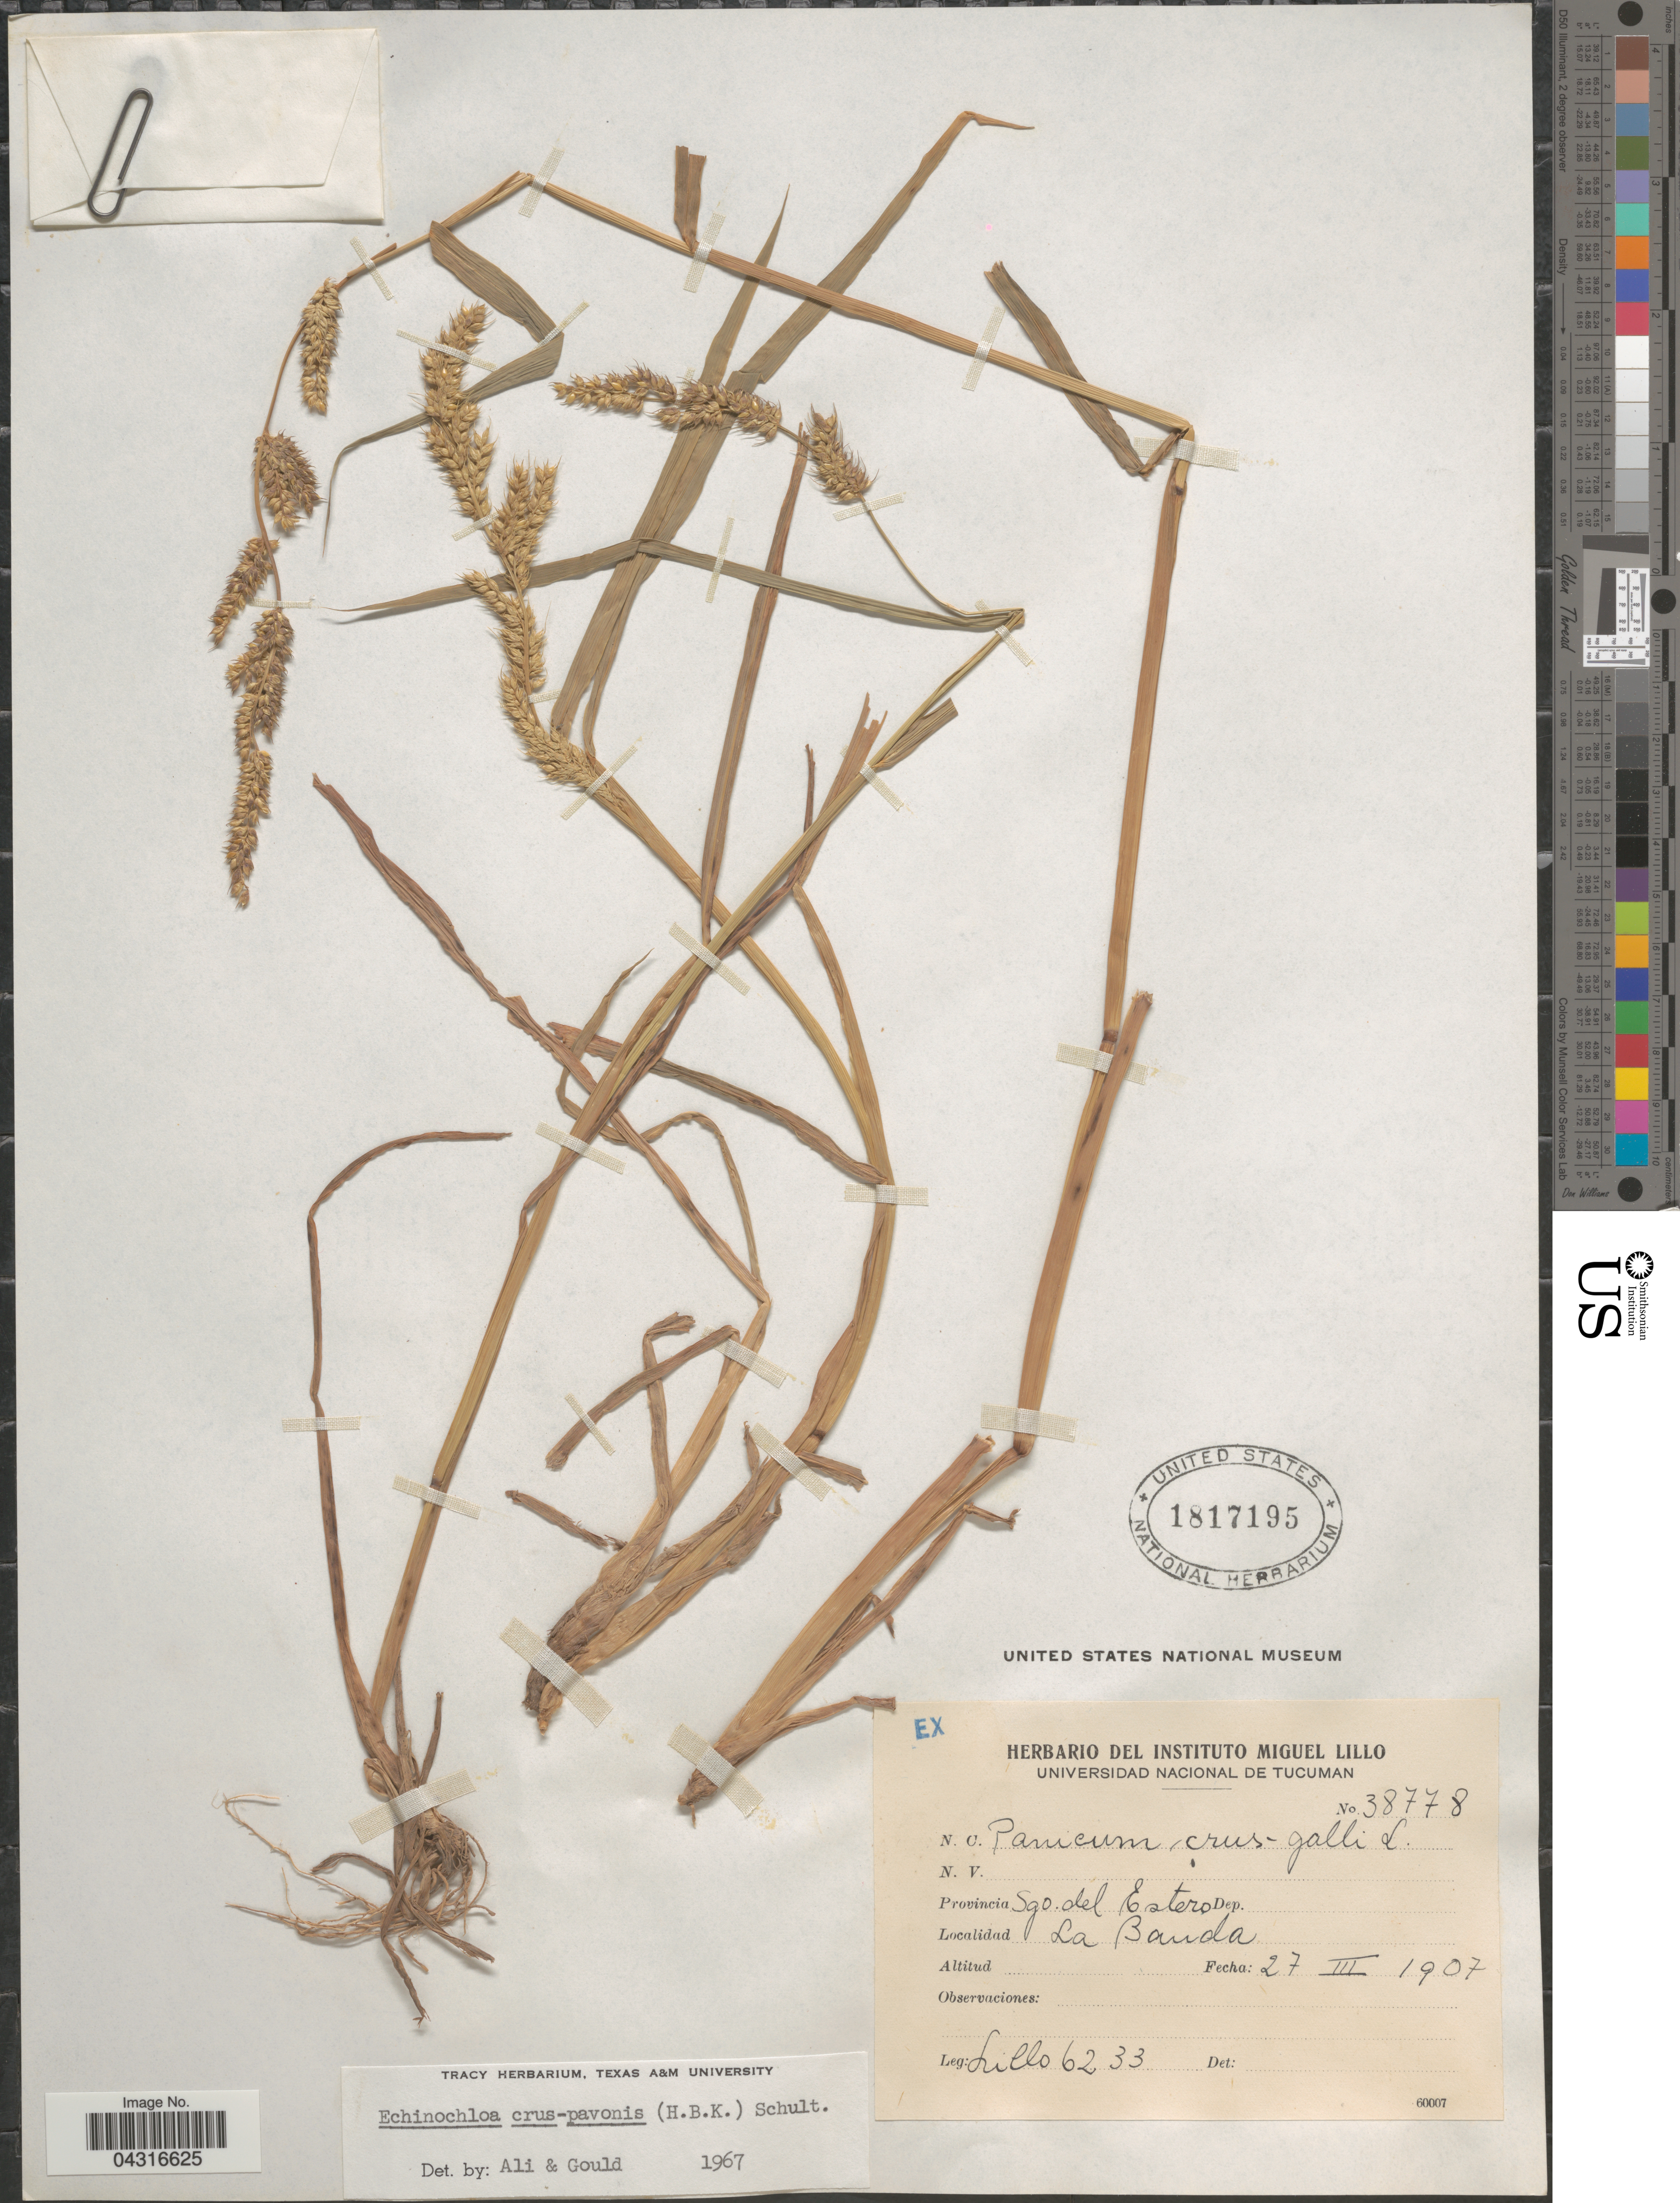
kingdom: Plantae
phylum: Tracheophyta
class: Liliopsida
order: Poales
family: Poaceae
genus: Echinochloa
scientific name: Echinochloa crus-pavonis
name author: (Kunth) Schult.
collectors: M. Lillo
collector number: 38778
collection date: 1907-03-27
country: Argentina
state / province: Santiago del Estero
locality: La Banda.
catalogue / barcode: US 1817195